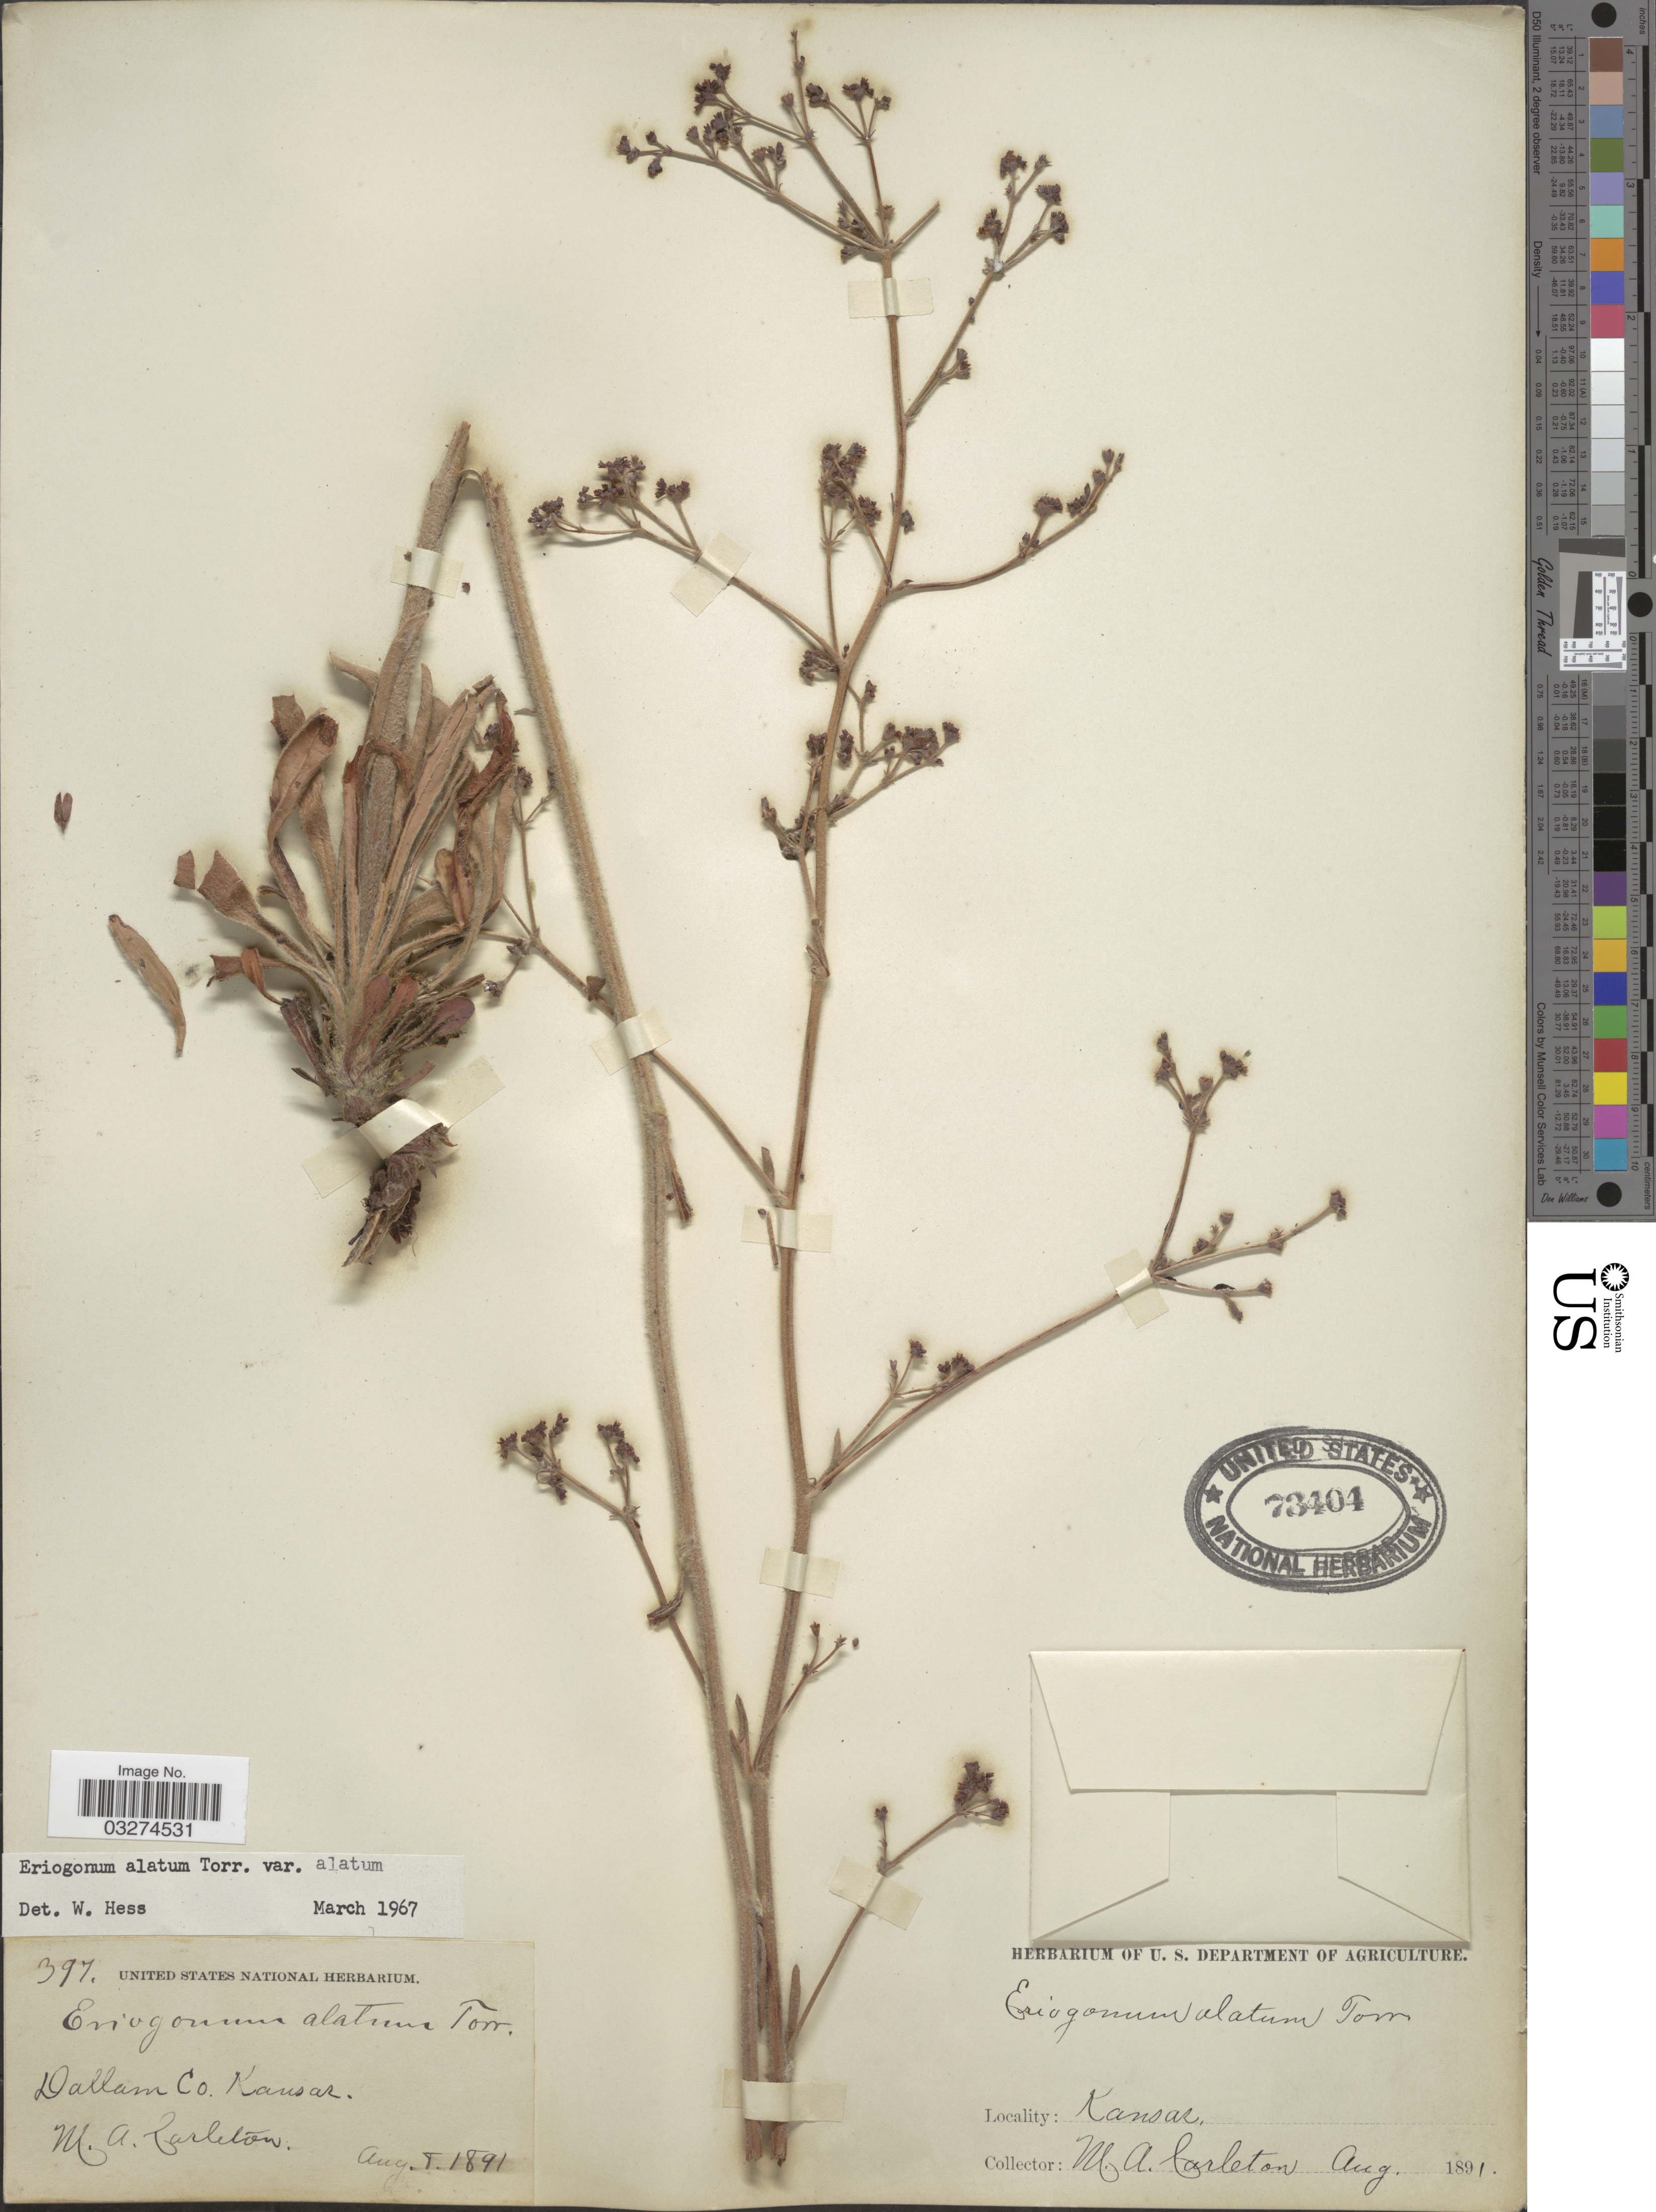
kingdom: Plantae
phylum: Tracheophyta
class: Magnoliopsida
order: Caryophyllales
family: Polygonaceae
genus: Eriogonum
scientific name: Eriogonum alatum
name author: Torr.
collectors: M. A. Carleton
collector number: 397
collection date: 1891-08-08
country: United States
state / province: Kansas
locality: Dallam Co.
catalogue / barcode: US 73404